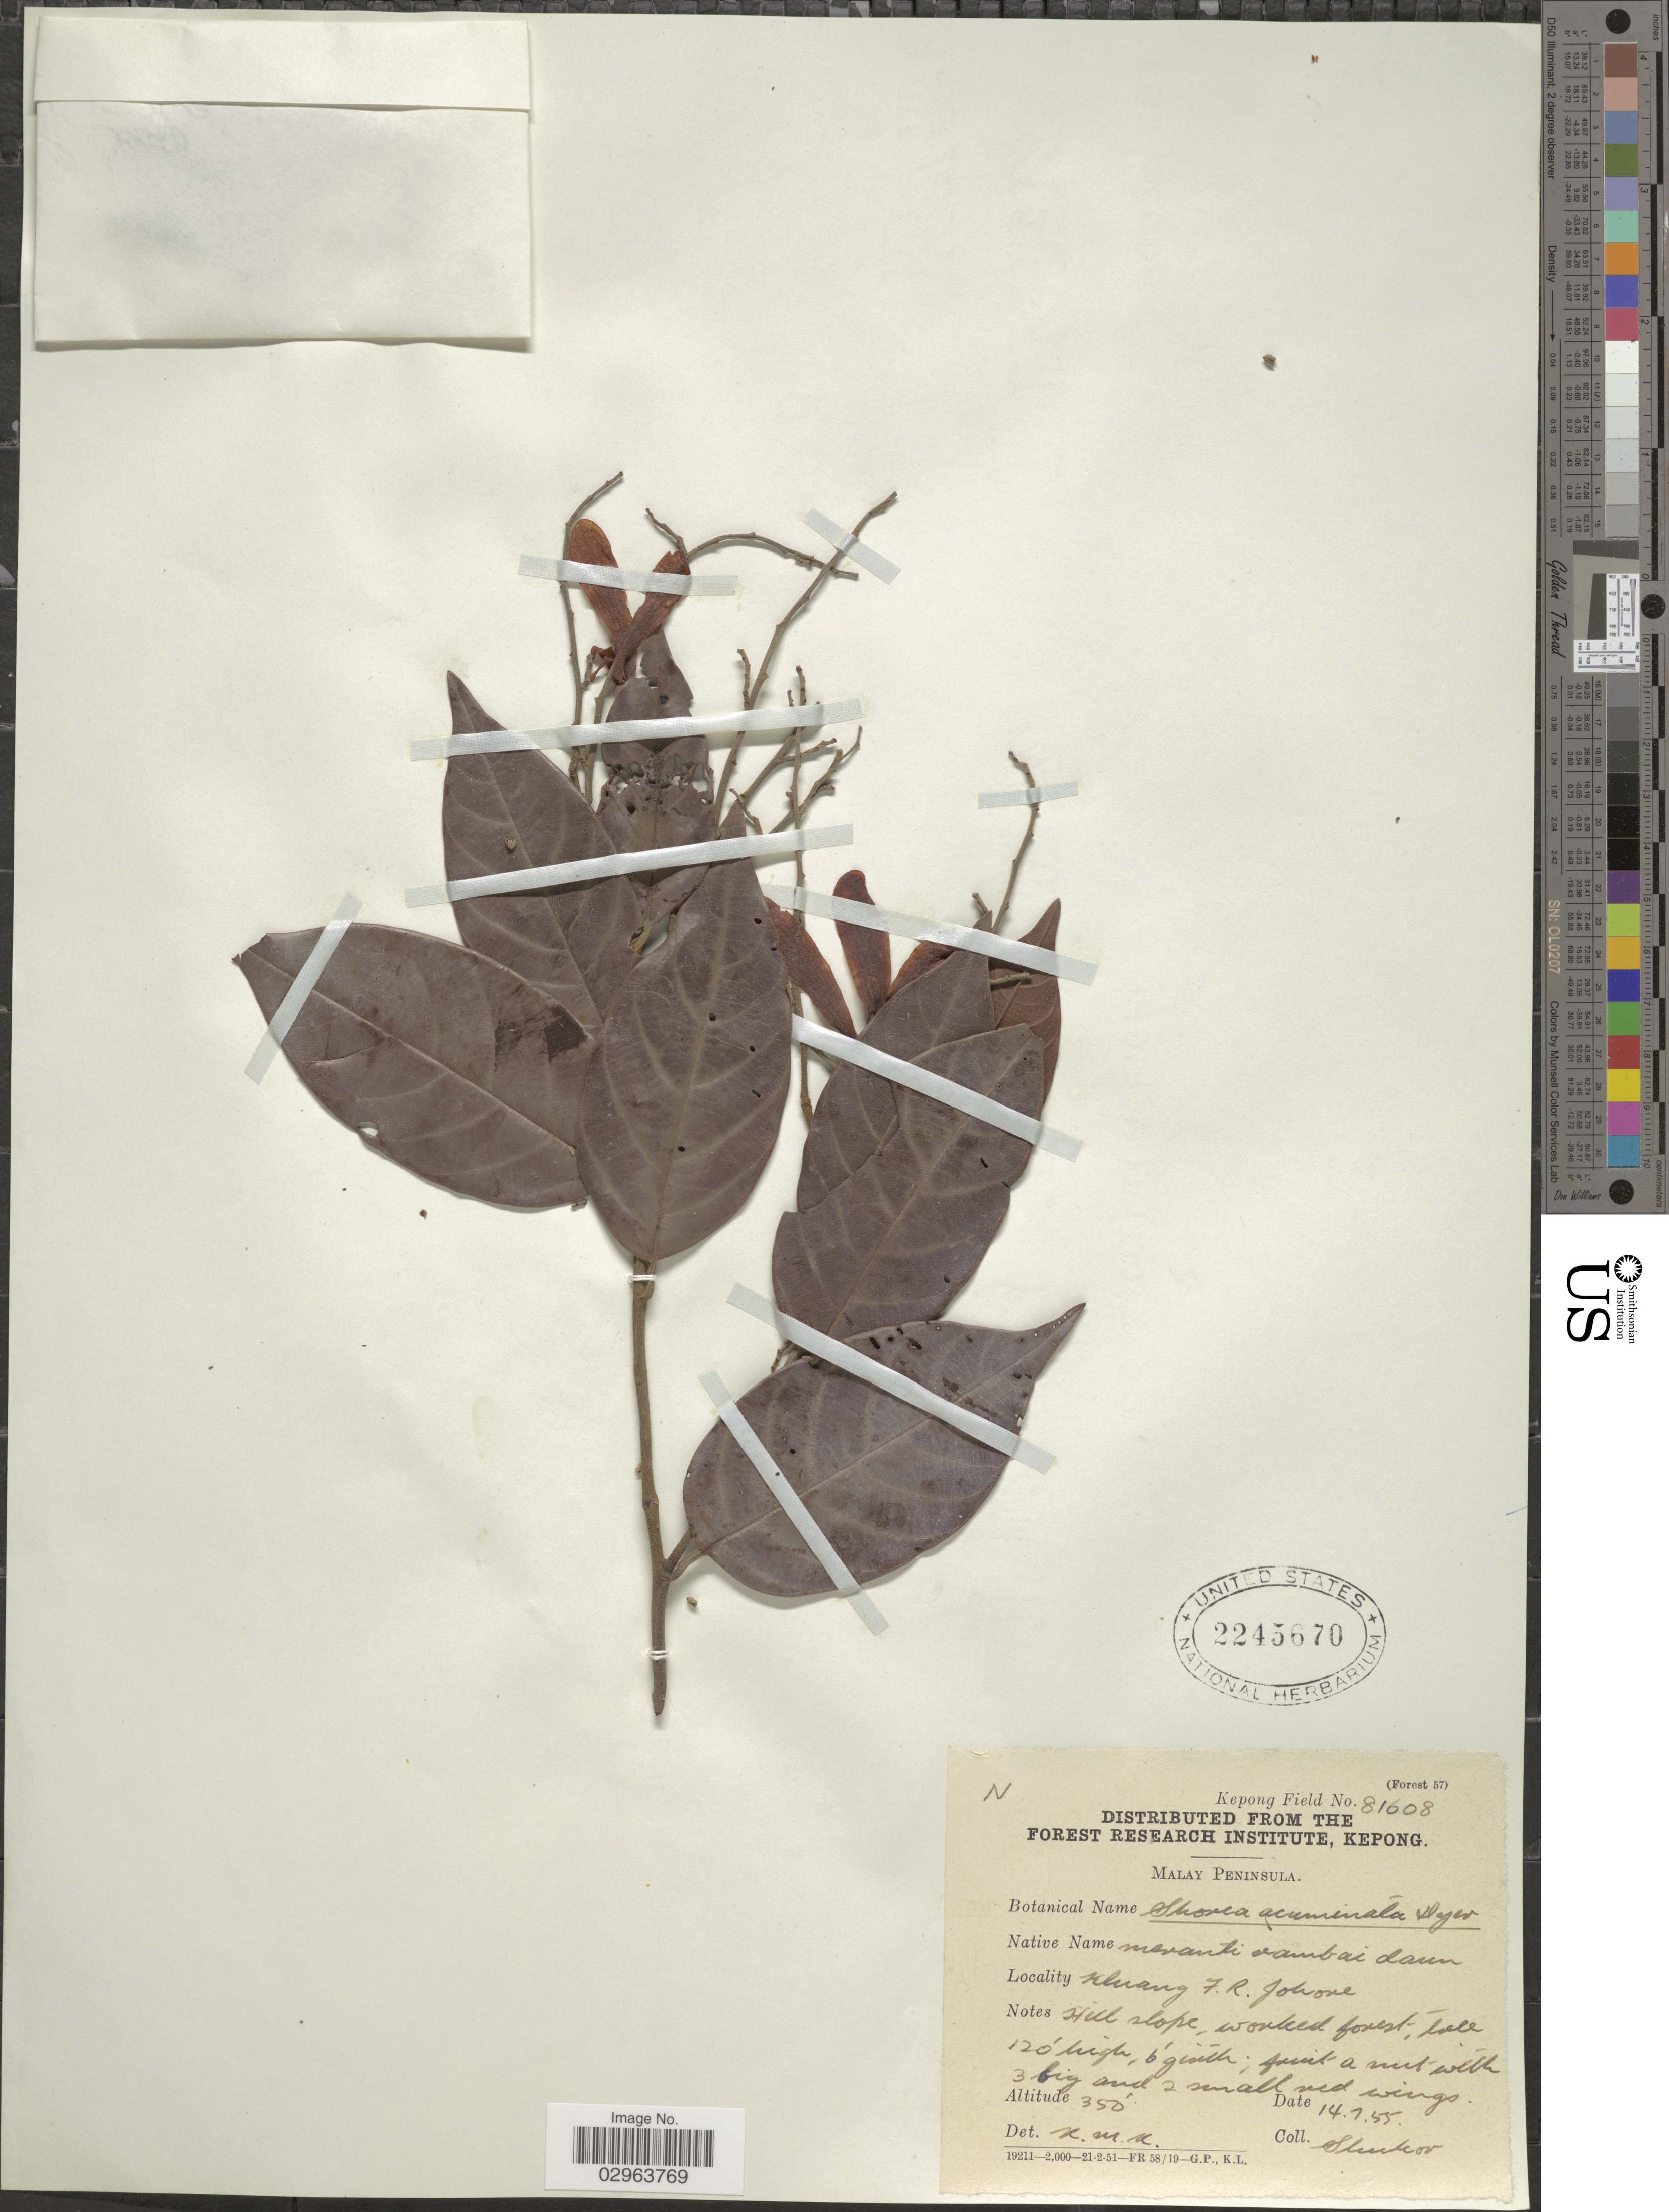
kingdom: Plantae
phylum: Tracheophyta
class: Magnoliopsida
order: Malvales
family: Dipterocarpaceae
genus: Rubroshorea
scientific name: Rubroshorea acuminata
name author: (Dyer) P.S. Ashton & J. Heck.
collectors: A. Shukor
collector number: Kepong Field 81608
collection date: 1955-07-14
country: Malaysia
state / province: Johor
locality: Malay Peninsula. Kluang F.R. Johore.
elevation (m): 107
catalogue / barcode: US 2245670